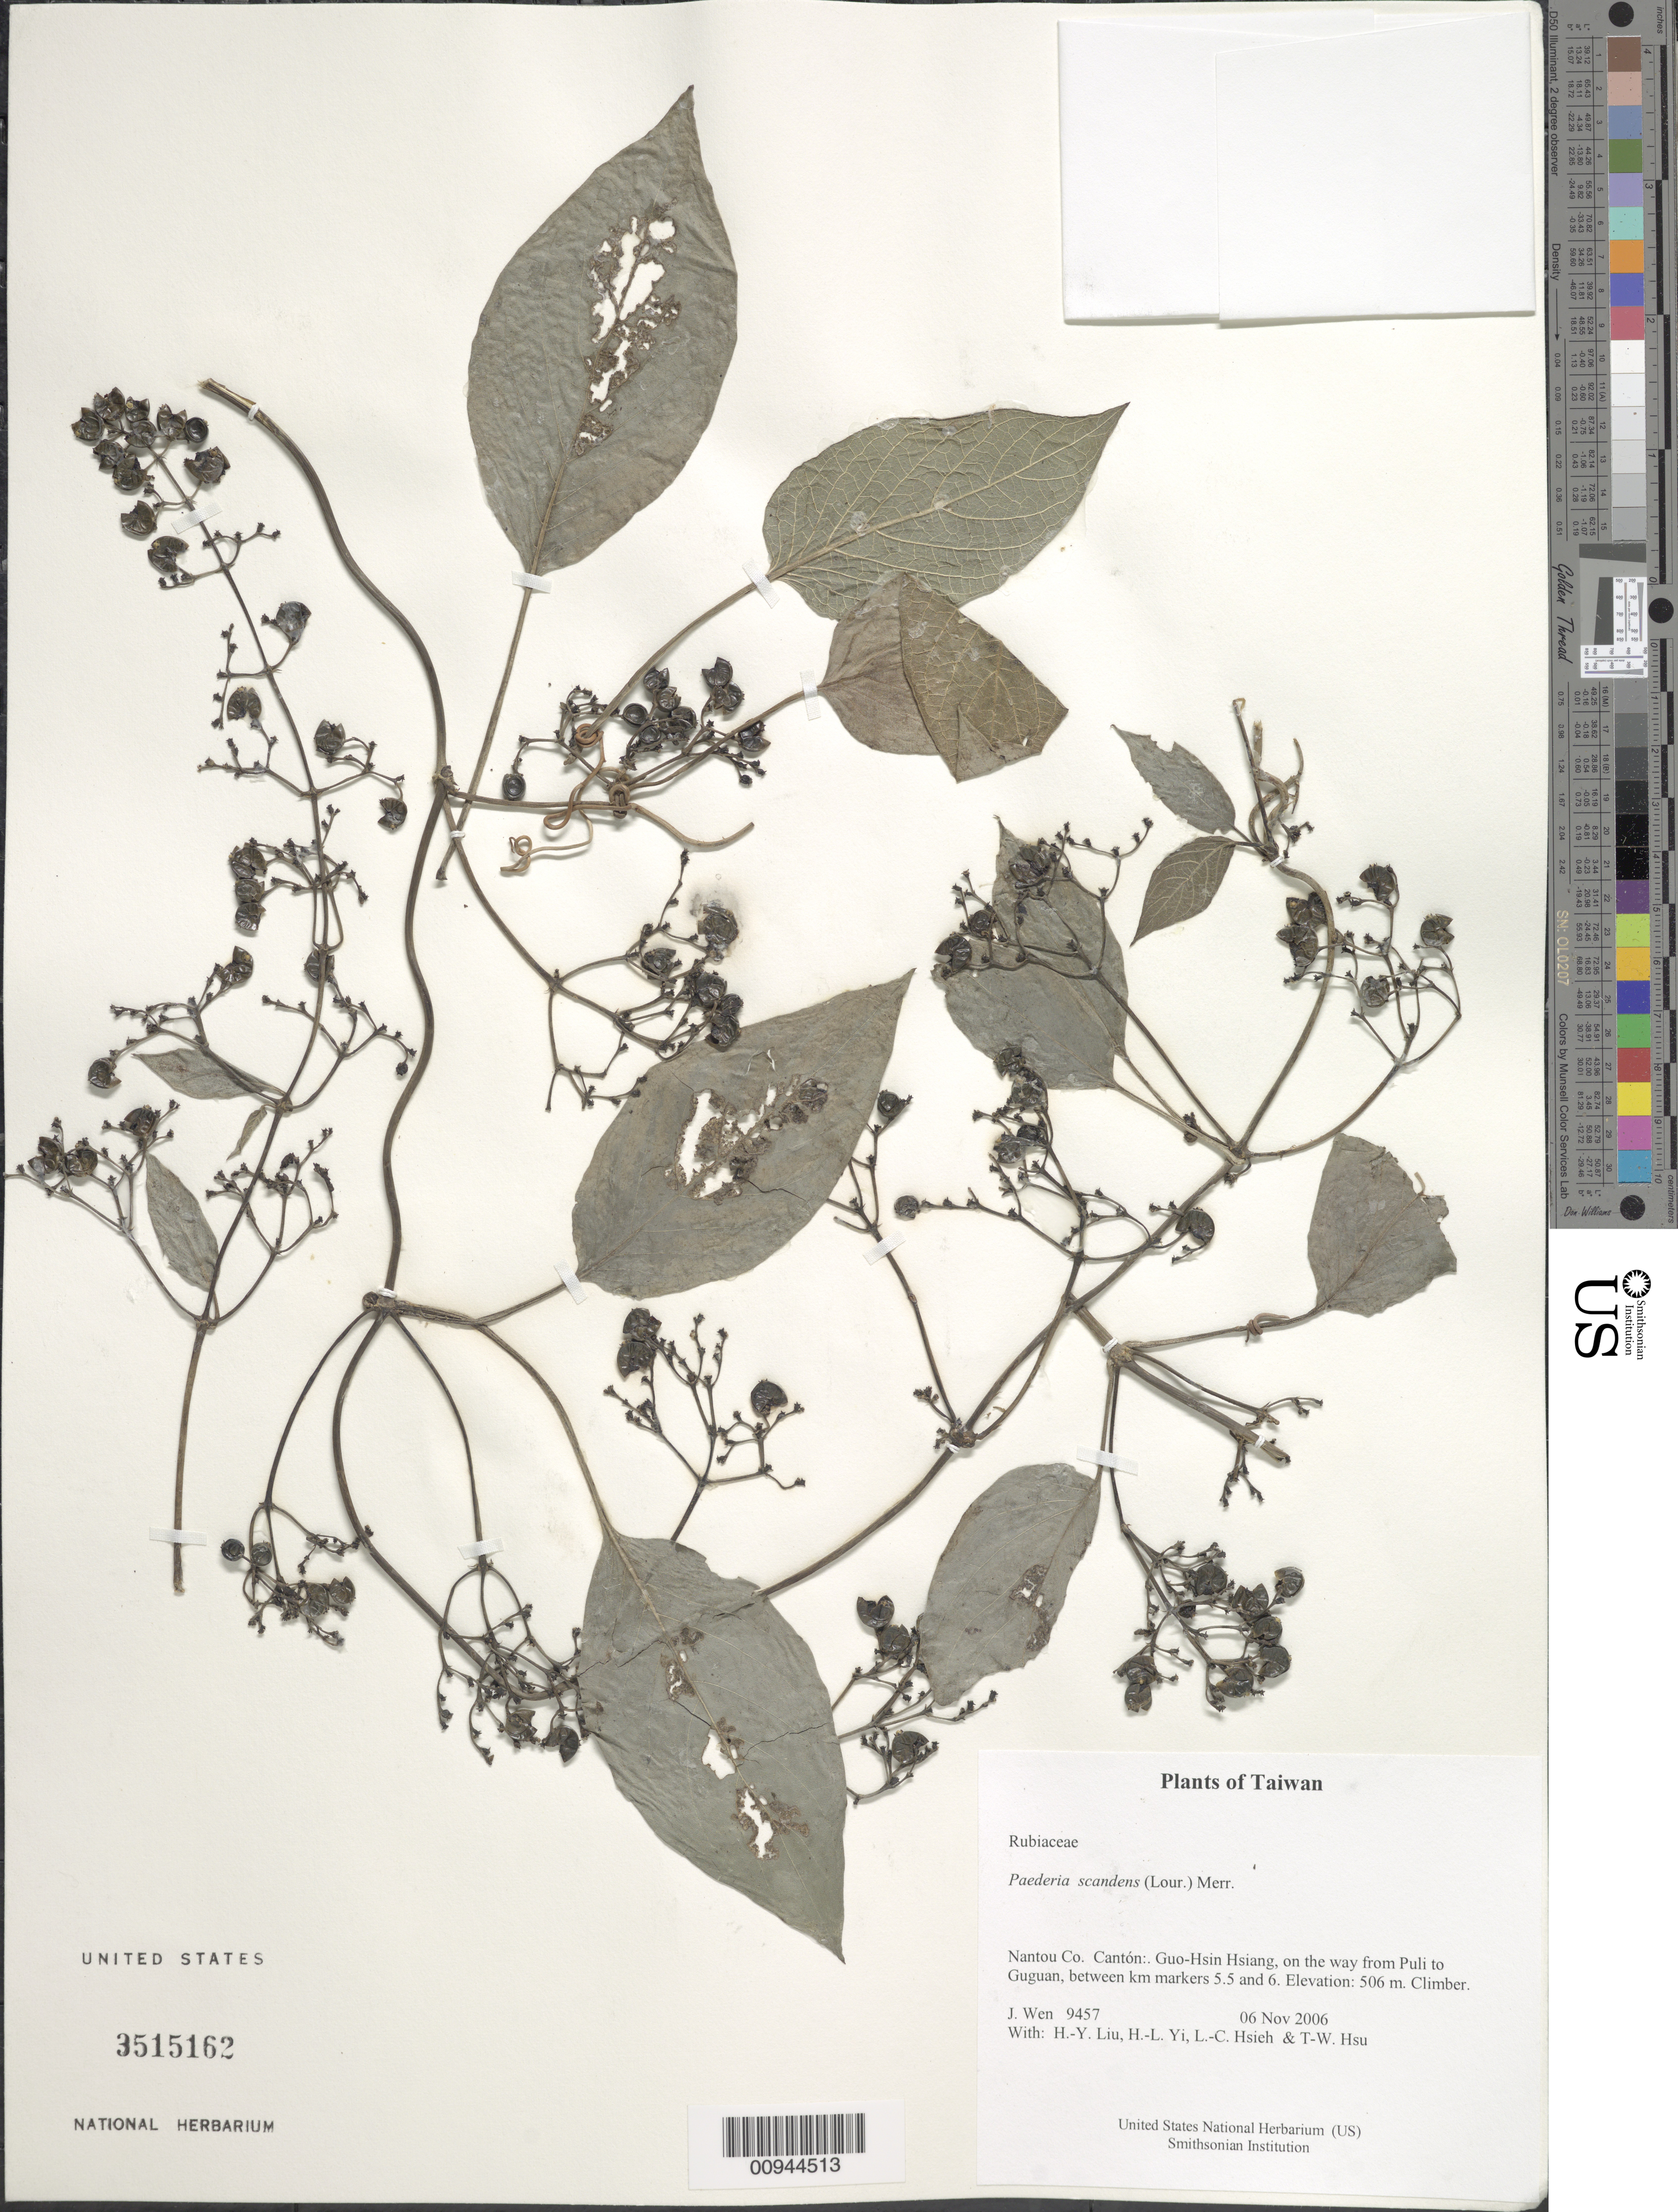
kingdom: Plantae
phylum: Tracheophyta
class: Magnoliopsida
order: Gentianales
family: Rubiaceae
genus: Paederia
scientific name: Paederia scandens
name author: (Lour.) Merr.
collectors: J. Wen, H. Liu, H. l. Yi, L. Hsieh & T. Hsu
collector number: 9457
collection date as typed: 06 Nov 2006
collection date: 2006-11-06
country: Taiwan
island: Taiwan [Formosa]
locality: Guo-Hsin Hsiang, on the way from Puli to Guguan, between km markers 5.5 and 6.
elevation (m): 506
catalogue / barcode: US 3515162